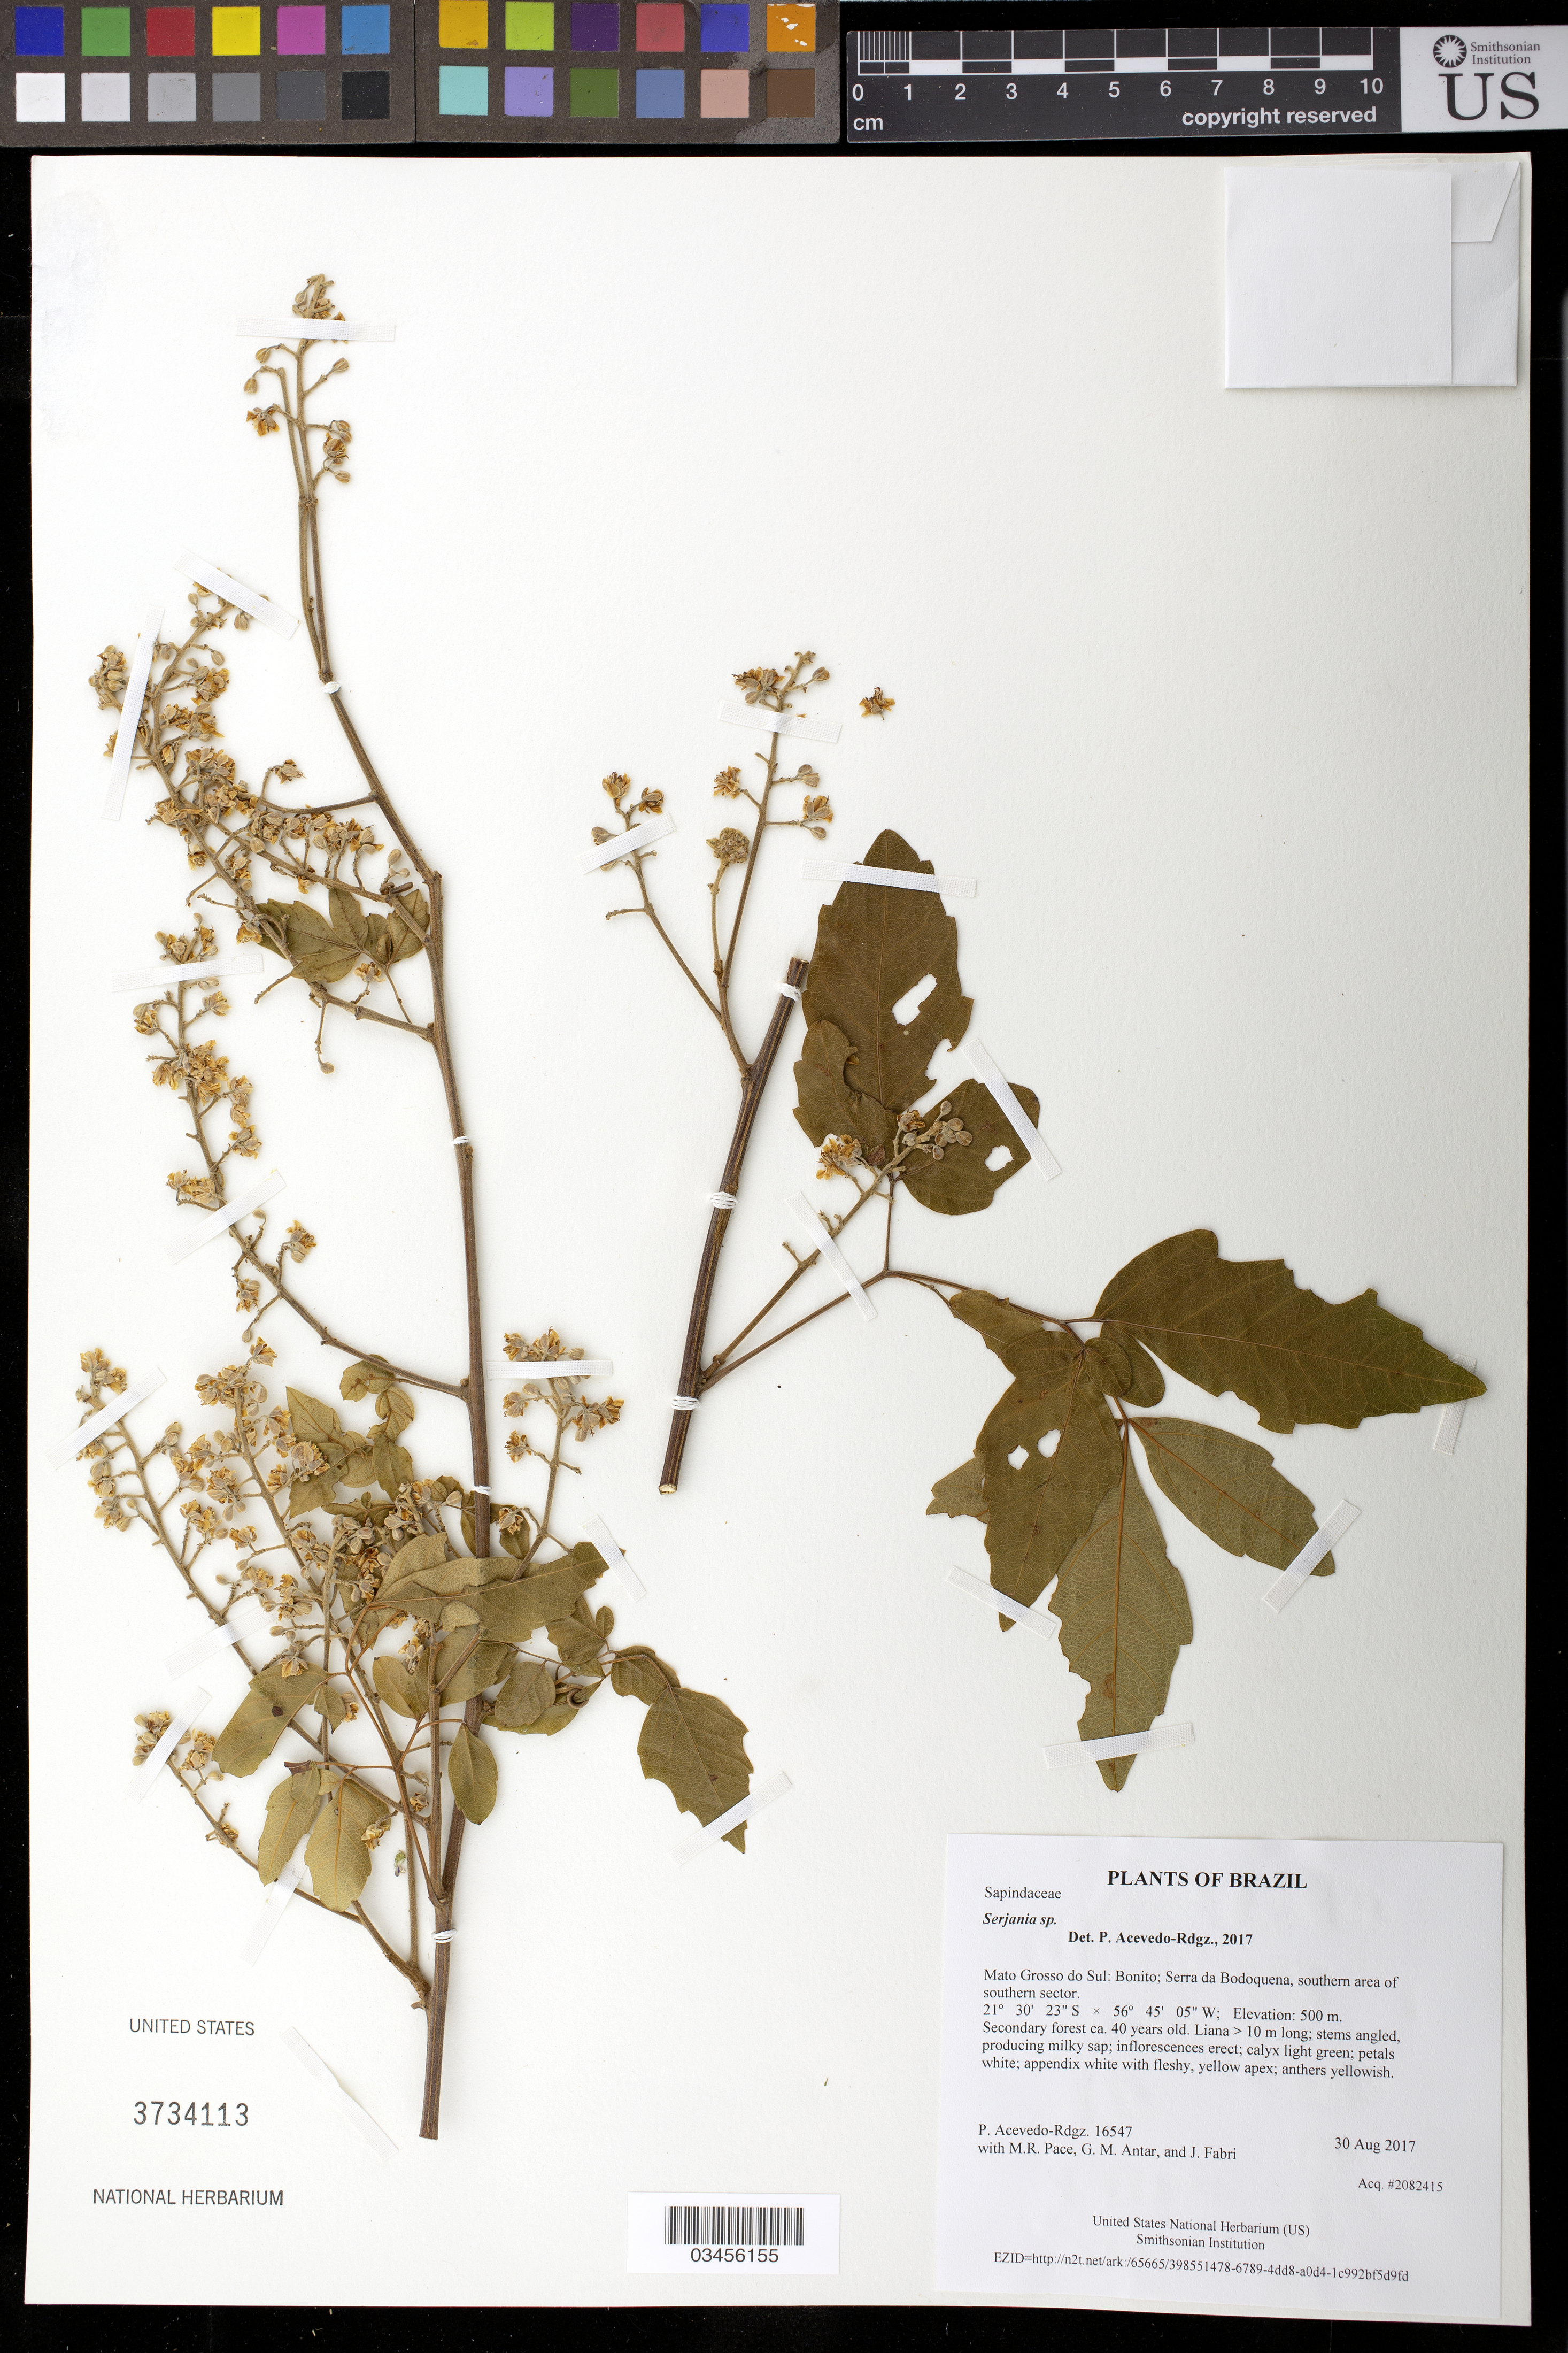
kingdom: Plantae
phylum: Tracheophyta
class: Magnoliopsida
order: Sapindales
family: Sapindaceae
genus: Serjania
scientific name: Serjania perulacea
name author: Radlk.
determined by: Acevedo-Rodriguez, P., (US), Smithsonian Institution - National Museum of Natural History (UNITED STATES)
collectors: P. Acevedo-Rodr., M. R. Pace, G. M. Antar & J. Fabri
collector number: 16547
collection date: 2017-08-30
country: Brazil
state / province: Mato Grosso do Sul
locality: Bonito; Serra da Bodoquena, southern area of southern sector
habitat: Secondary forest ca. 40 years old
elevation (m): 500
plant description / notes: US, NY, K, RB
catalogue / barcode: US 3734113